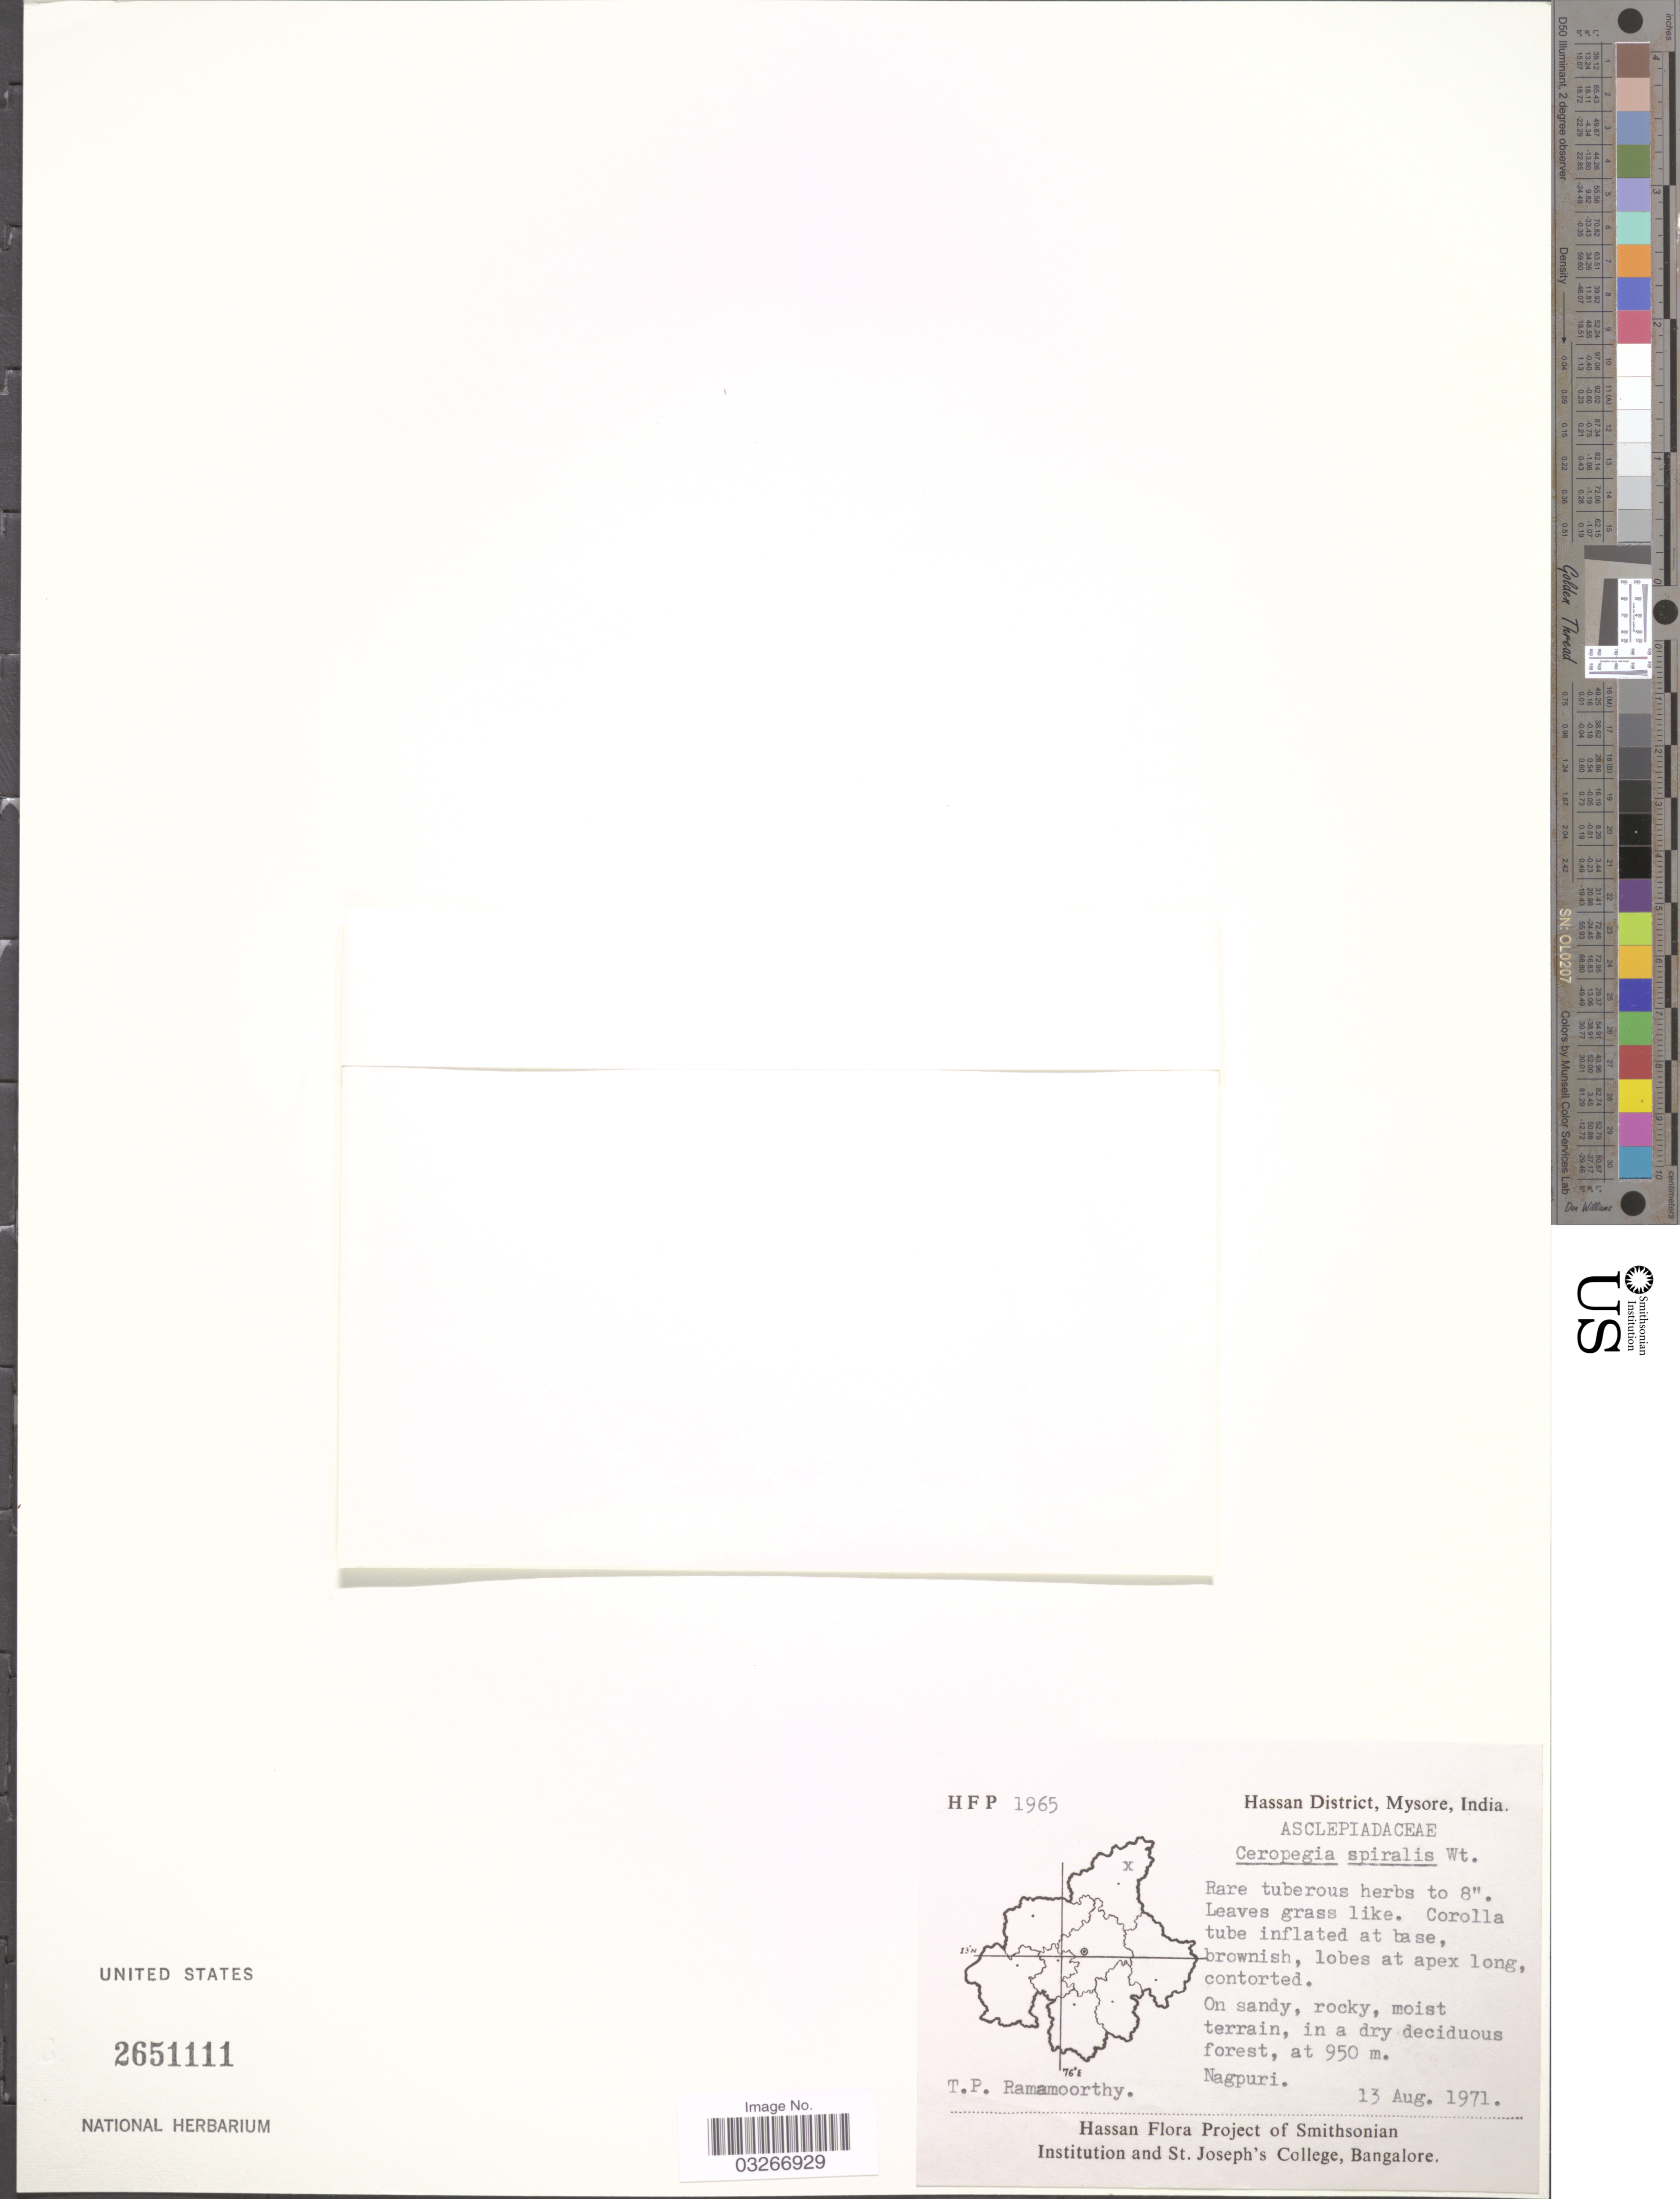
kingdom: Plantae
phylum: Tracheophyta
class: Magnoliopsida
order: Gentianales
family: Apocynaceae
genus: Ceropegia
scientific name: Ceropegia spiralis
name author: Wight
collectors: T. P. Ramamoorthy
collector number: HFP1965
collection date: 1971-08-13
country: India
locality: Hassan District, Mysore. Nagpuri.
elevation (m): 950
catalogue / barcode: US 2651111